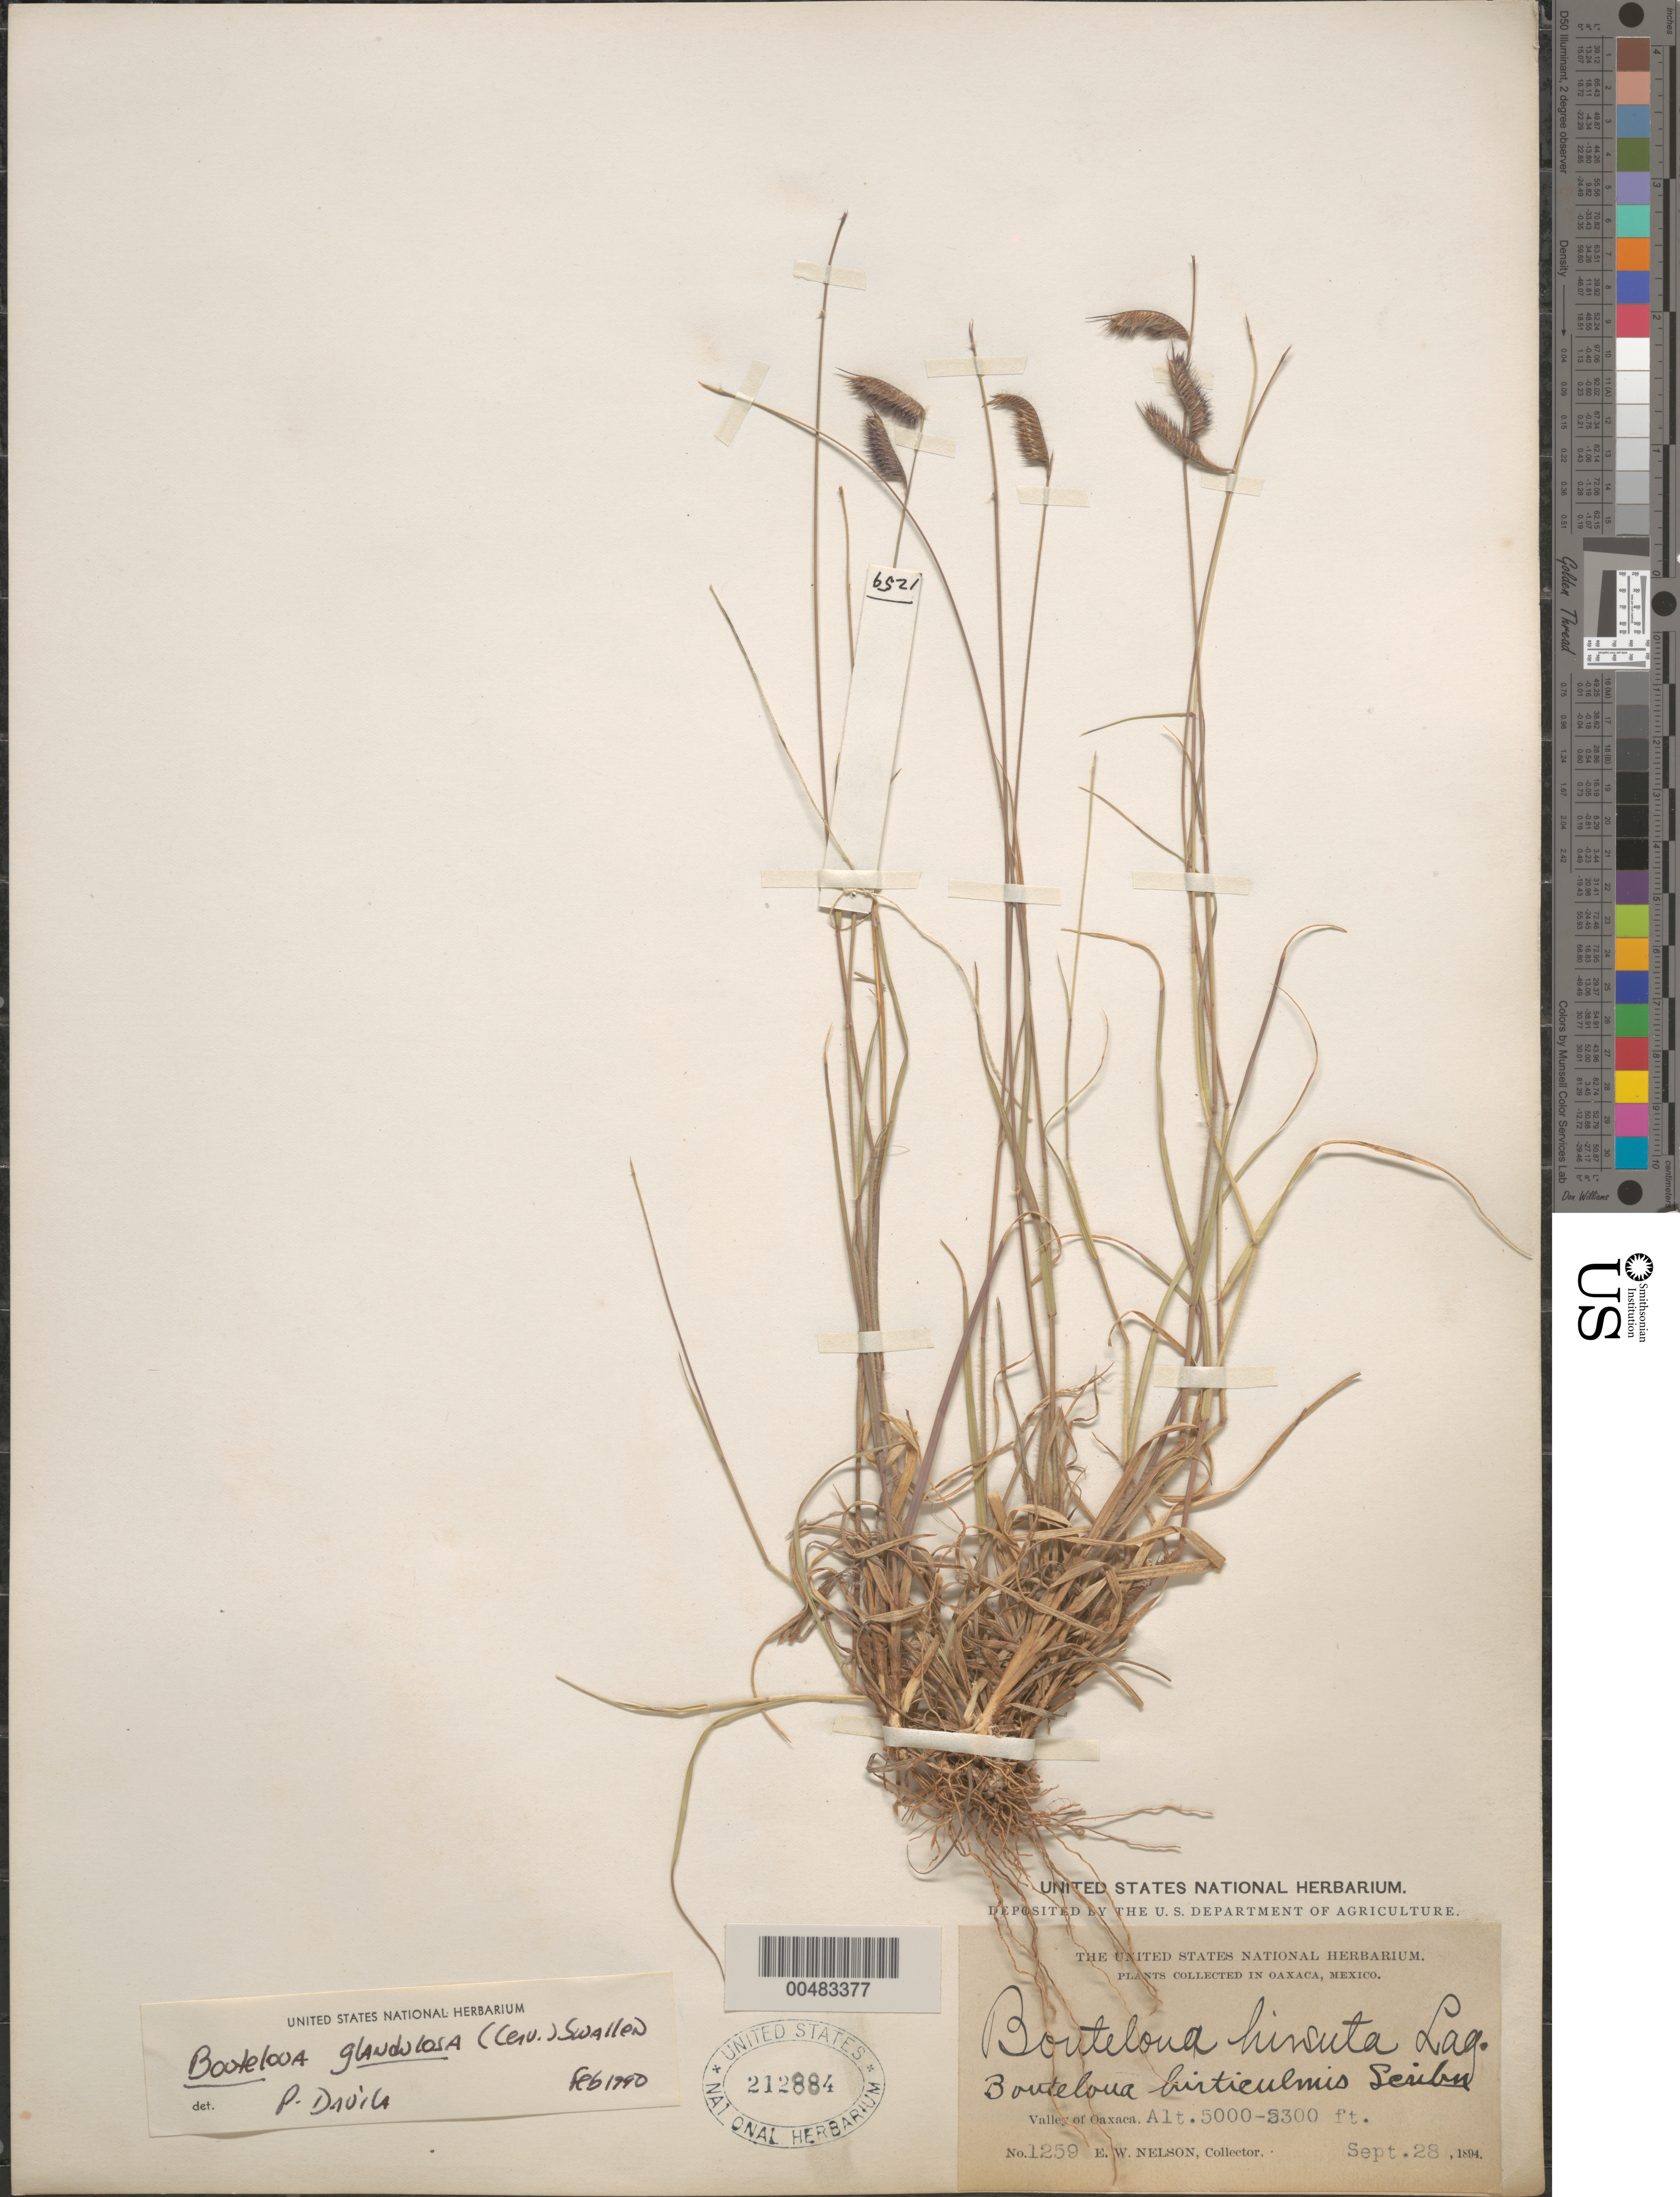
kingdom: Plantae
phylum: Tracheophyta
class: Liliopsida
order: Poales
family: Poaceae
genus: Bouteloua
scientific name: Bouteloua hirsuta var. glandulosa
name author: (Cerv.) Gould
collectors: E. W. Nelson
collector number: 1259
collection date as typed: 28 Sep 1894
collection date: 1894-09-28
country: Mexico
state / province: Oaxaca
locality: Valley of Oaxaca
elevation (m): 1524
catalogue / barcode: US 212884